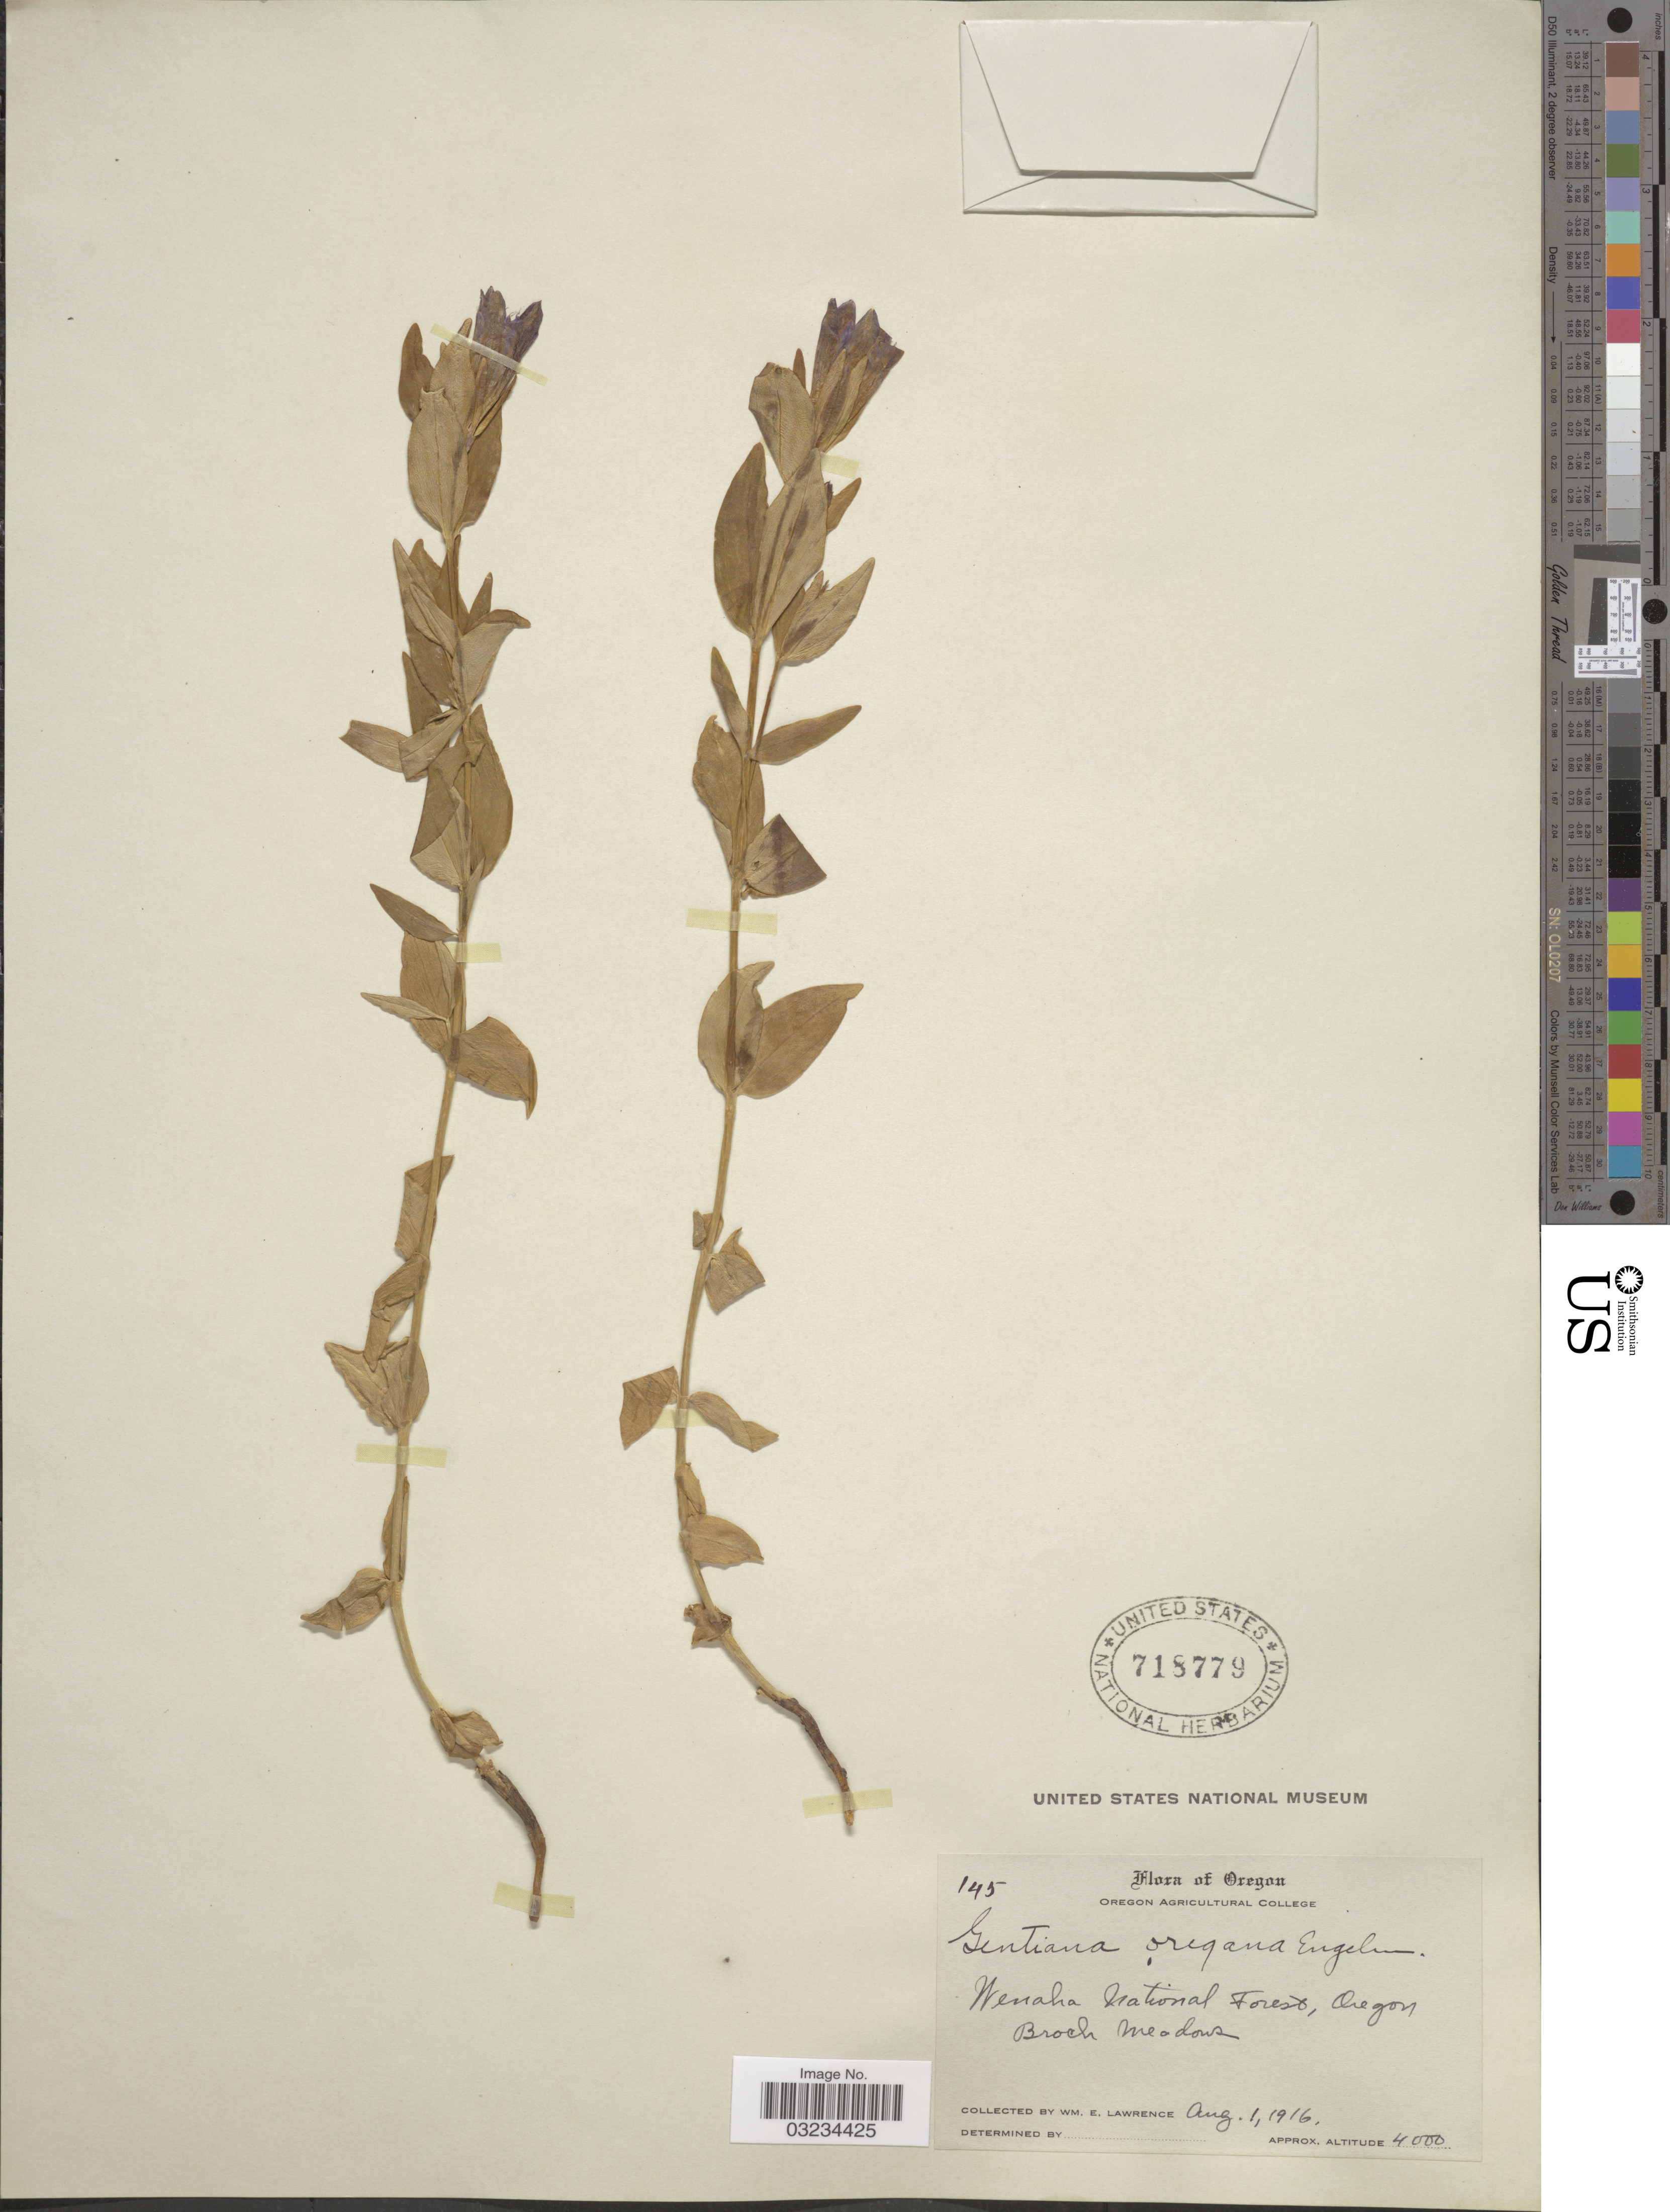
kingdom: Plantae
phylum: Tracheophyta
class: Magnoliopsida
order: Gentianales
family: Gentianaceae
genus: Gentiana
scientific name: Gentiana oregana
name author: Engelm. ex A. Gray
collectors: W. Lawrence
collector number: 145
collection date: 1916-08-01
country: United States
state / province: Oregon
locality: Wenaha National Forest, Brock Meadows.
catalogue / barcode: US 718779